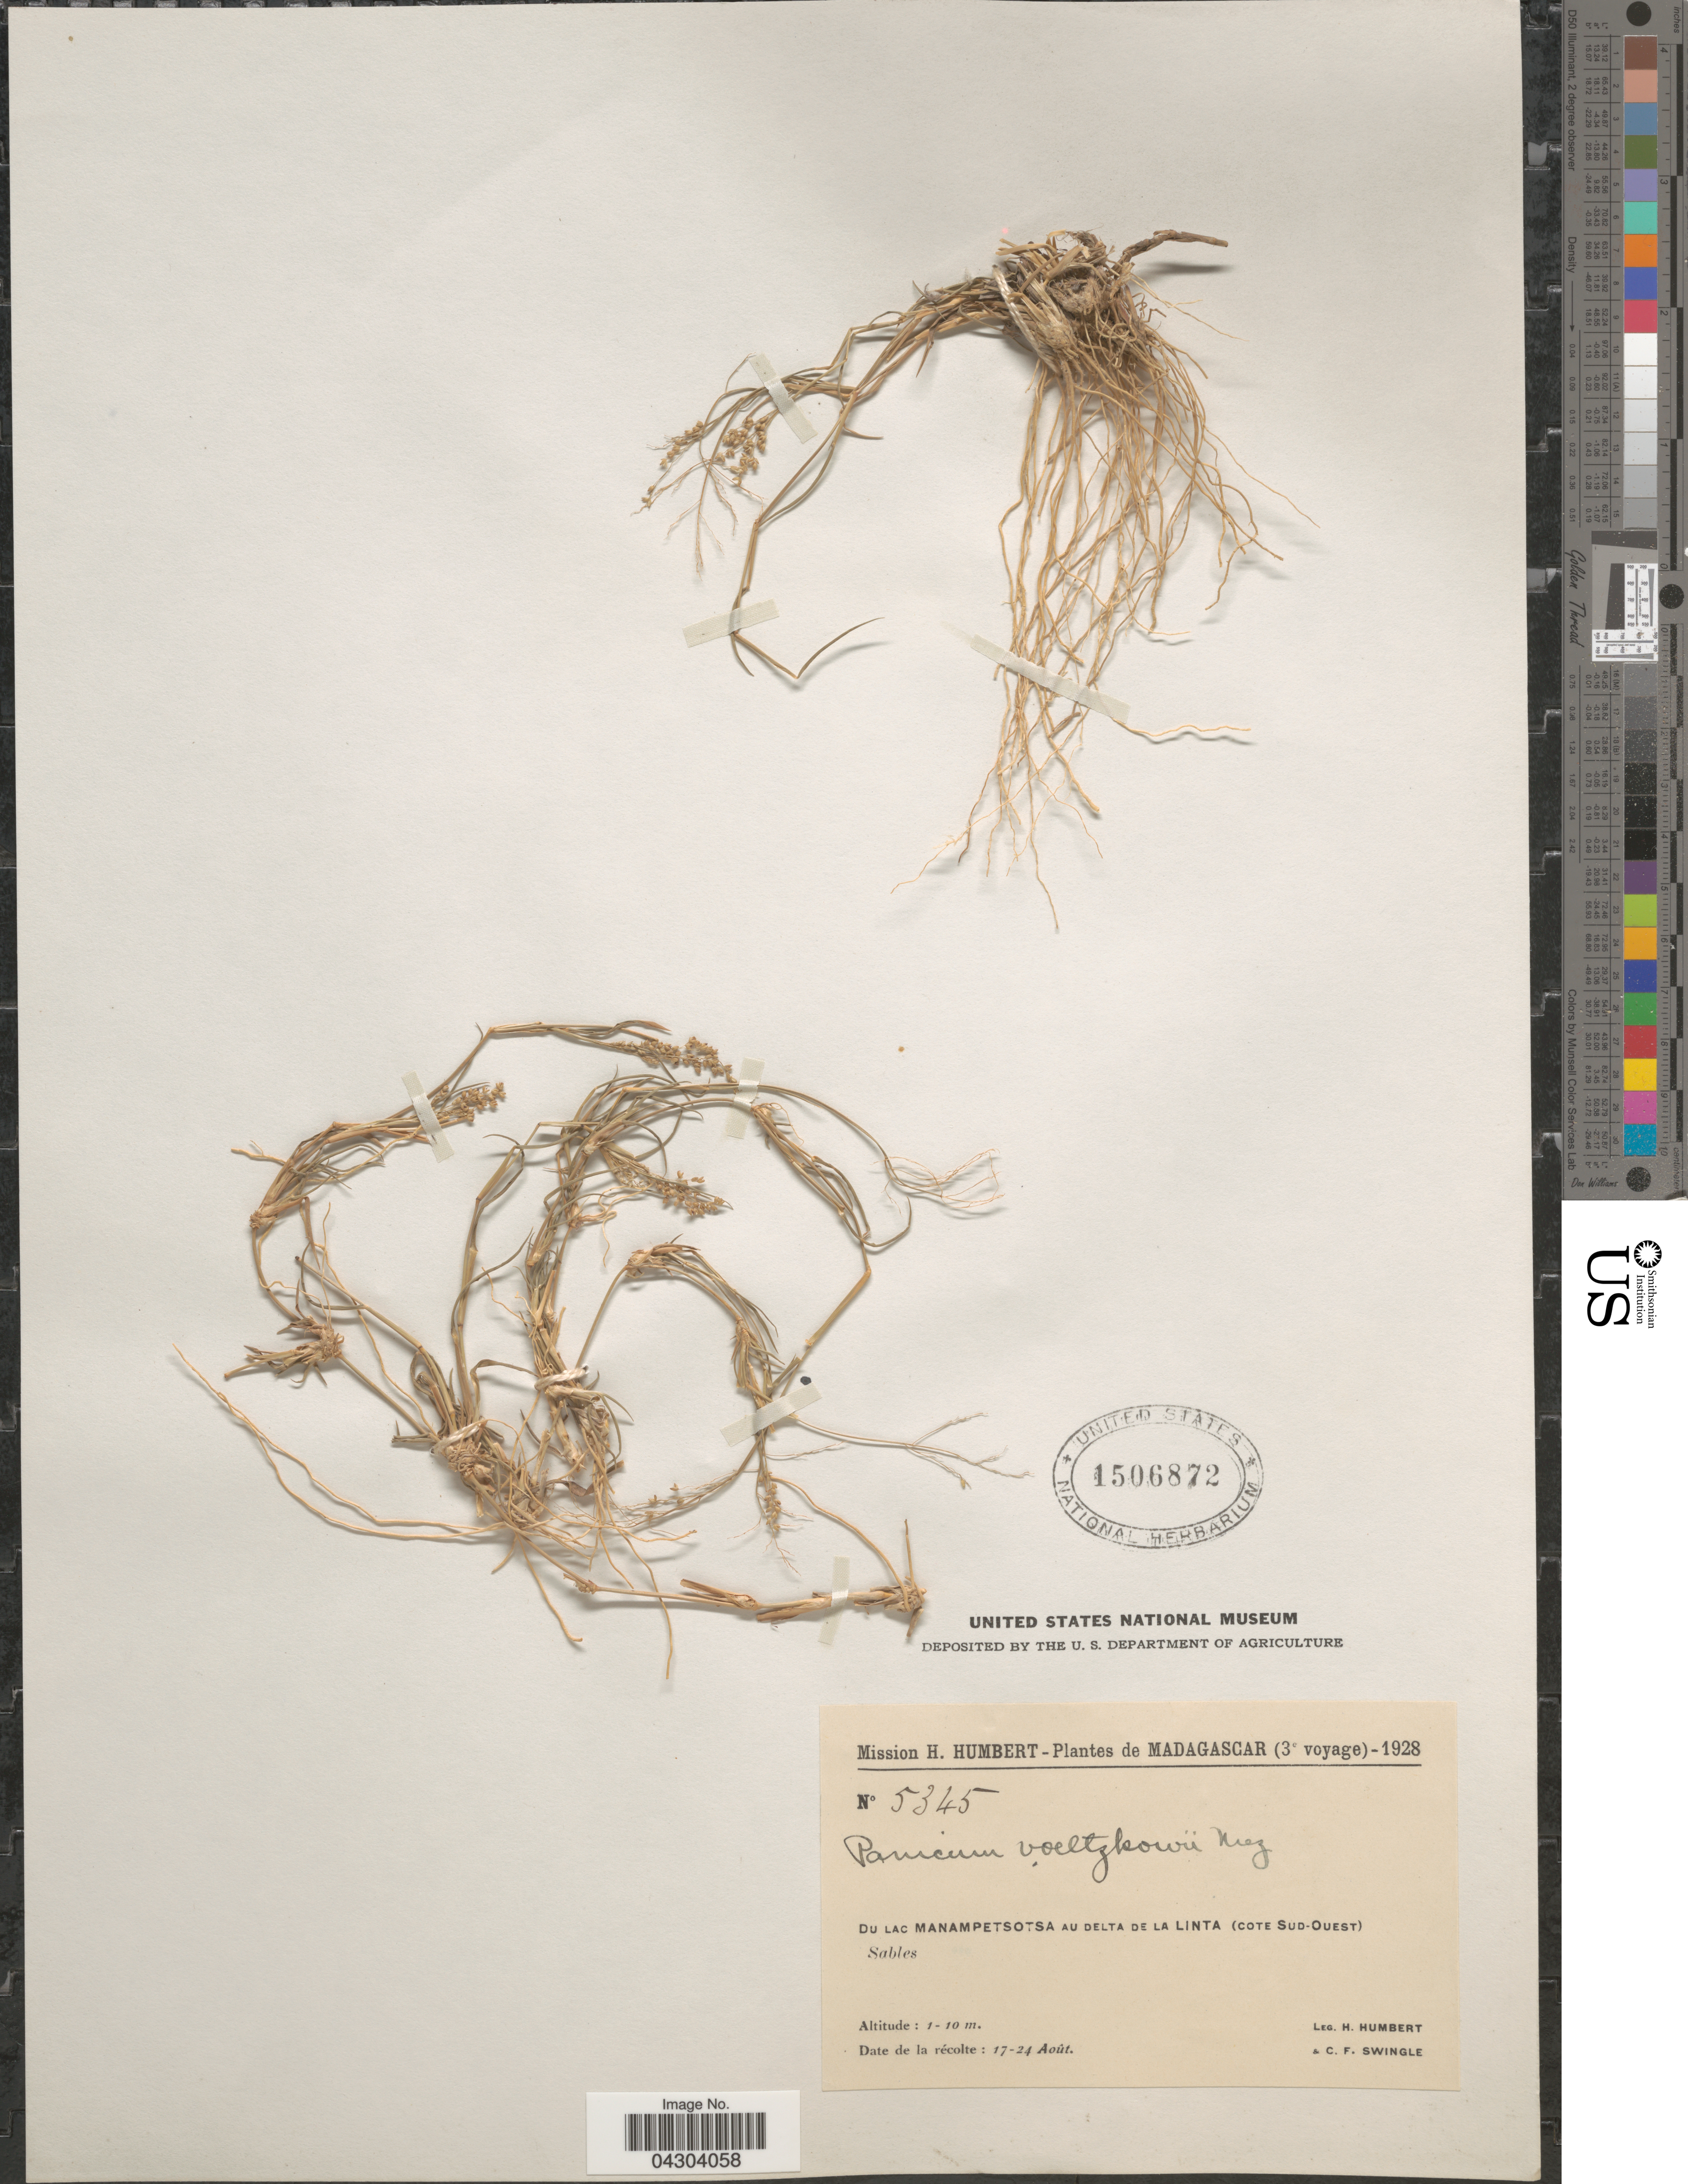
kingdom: Plantae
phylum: Tracheophyta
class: Liliopsida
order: Poales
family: Poaceae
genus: Panicum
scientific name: Panicum voeltzkowii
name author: Mez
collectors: H. Humbert & C. Swingle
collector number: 5345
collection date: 1928-08-17/1928-08-24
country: Madagascar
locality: Madagascar (3e voyage) - 1928. Du Lac Manampetsotsa au delta de la Linta (cote Sud-Ouest).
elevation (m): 1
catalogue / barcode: US 1506872